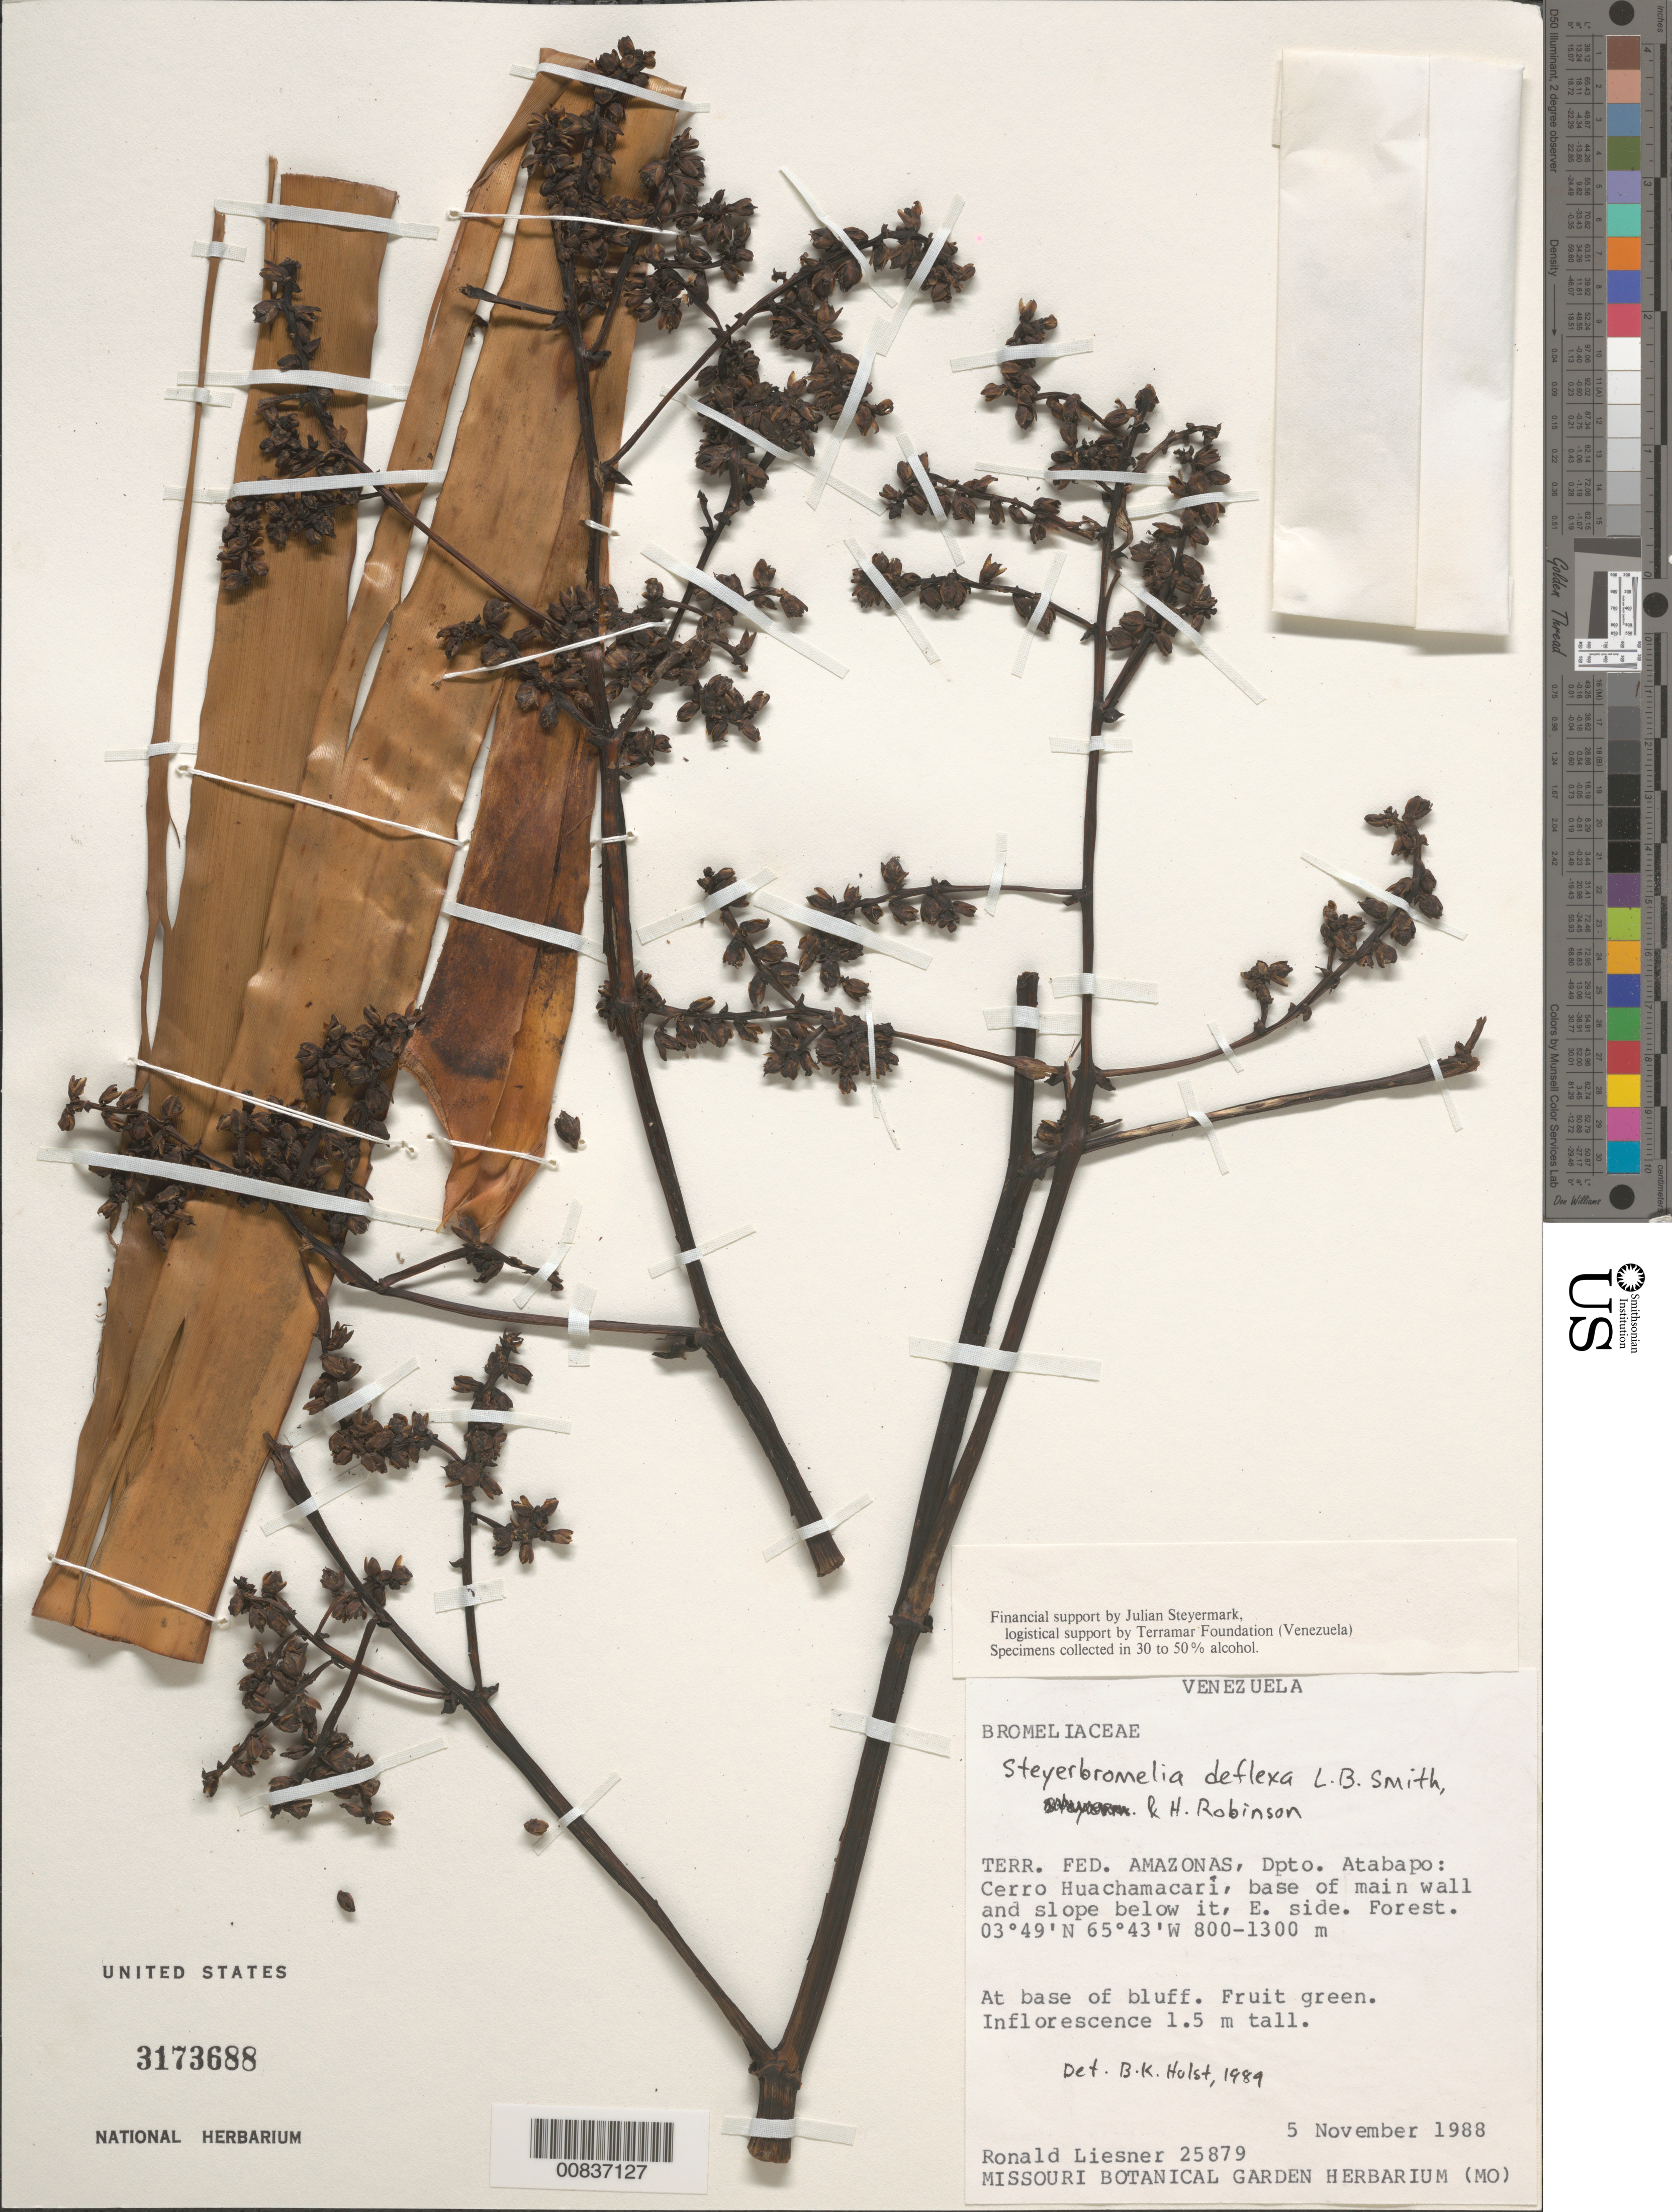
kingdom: Plantae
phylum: Tracheophyta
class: Liliopsida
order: Poales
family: Bromeliaceae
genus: Steyerbromelia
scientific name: Steyerbromelia deflexa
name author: L.B. Sm. & H. Rob.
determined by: Holst, Bruce K.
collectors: R. L. Liesner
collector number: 25879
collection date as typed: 5-Nov-88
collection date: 1988-11-05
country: Venezuela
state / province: Amazonas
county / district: Atabapo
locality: Cerro Huachamacari, E slope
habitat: Forest; at base of bluff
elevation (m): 800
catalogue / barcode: US 3173688